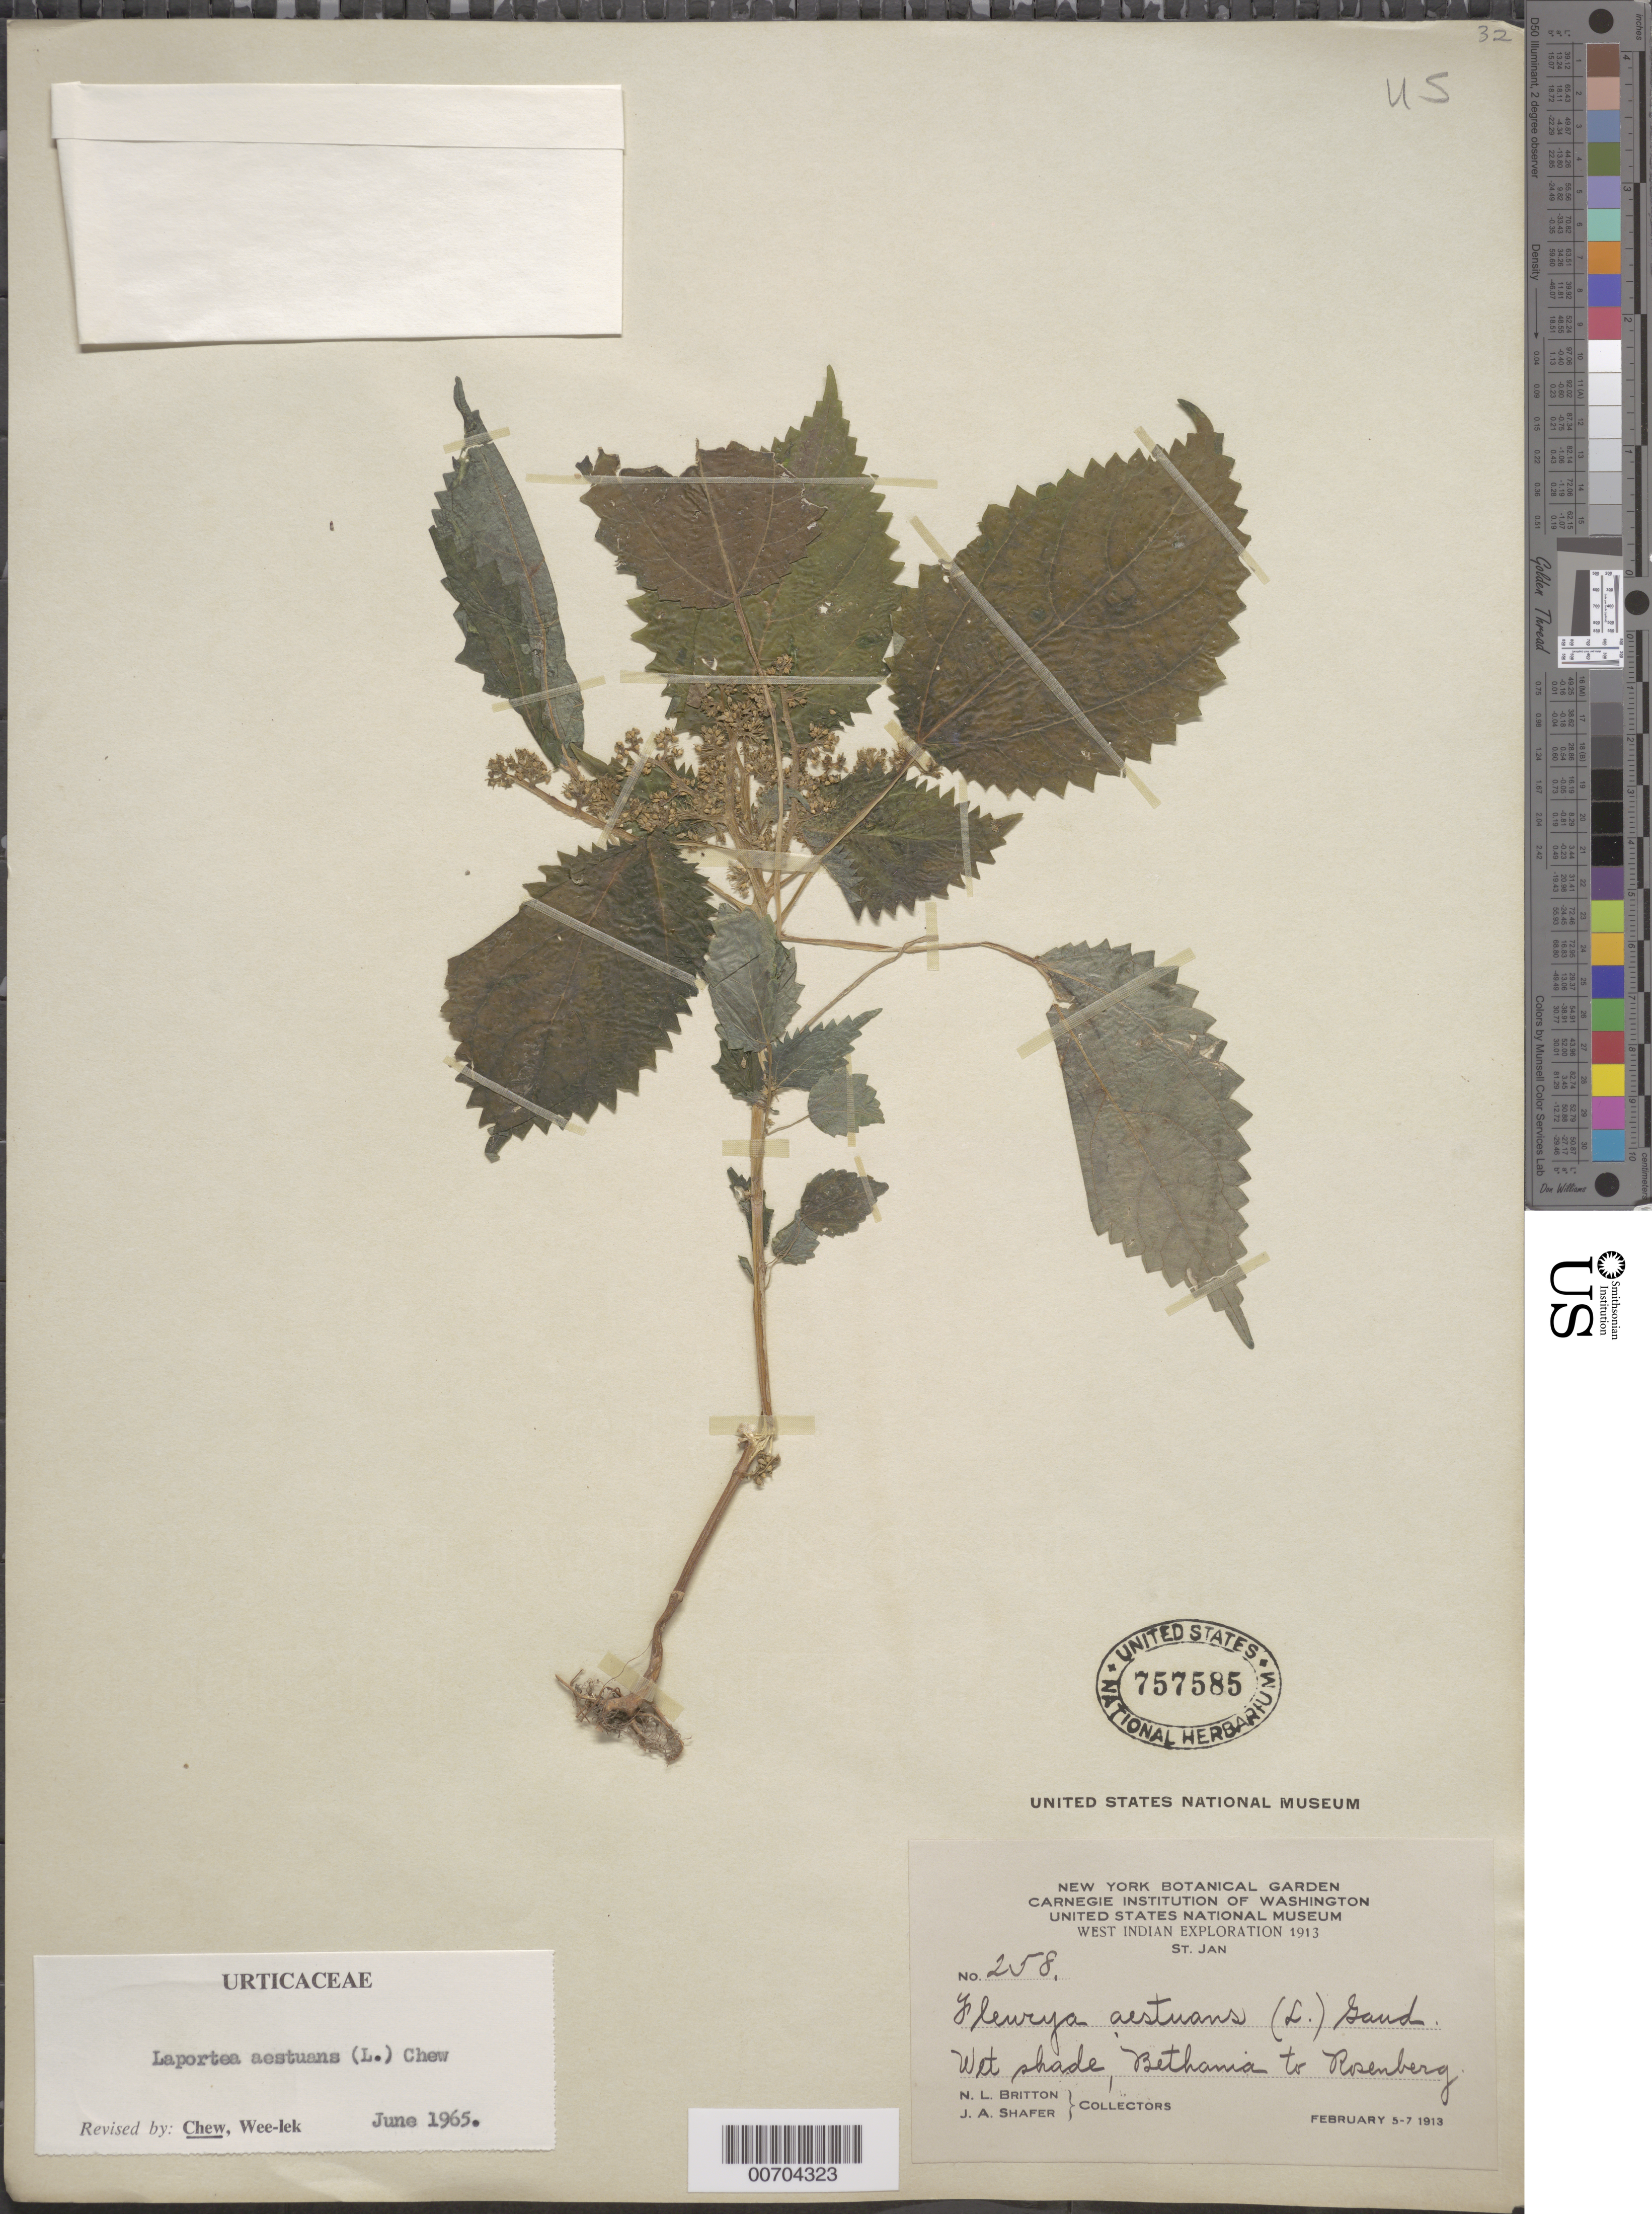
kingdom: Plantae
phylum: Tracheophyta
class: Magnoliopsida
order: Rosales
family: Urticaceae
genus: Laportea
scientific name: Laportea aestuans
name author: (L.) Chew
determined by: Chew, Wee-Lek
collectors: N. Britton & J. A. Shafer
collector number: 258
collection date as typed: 05 Feb 1913 to 07 Feb 1913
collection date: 1913-02-05/1913-02-07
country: U.S. Virgin Islands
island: St. John Island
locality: Bethania to Rosenberg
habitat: Wet shade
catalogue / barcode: US 757585